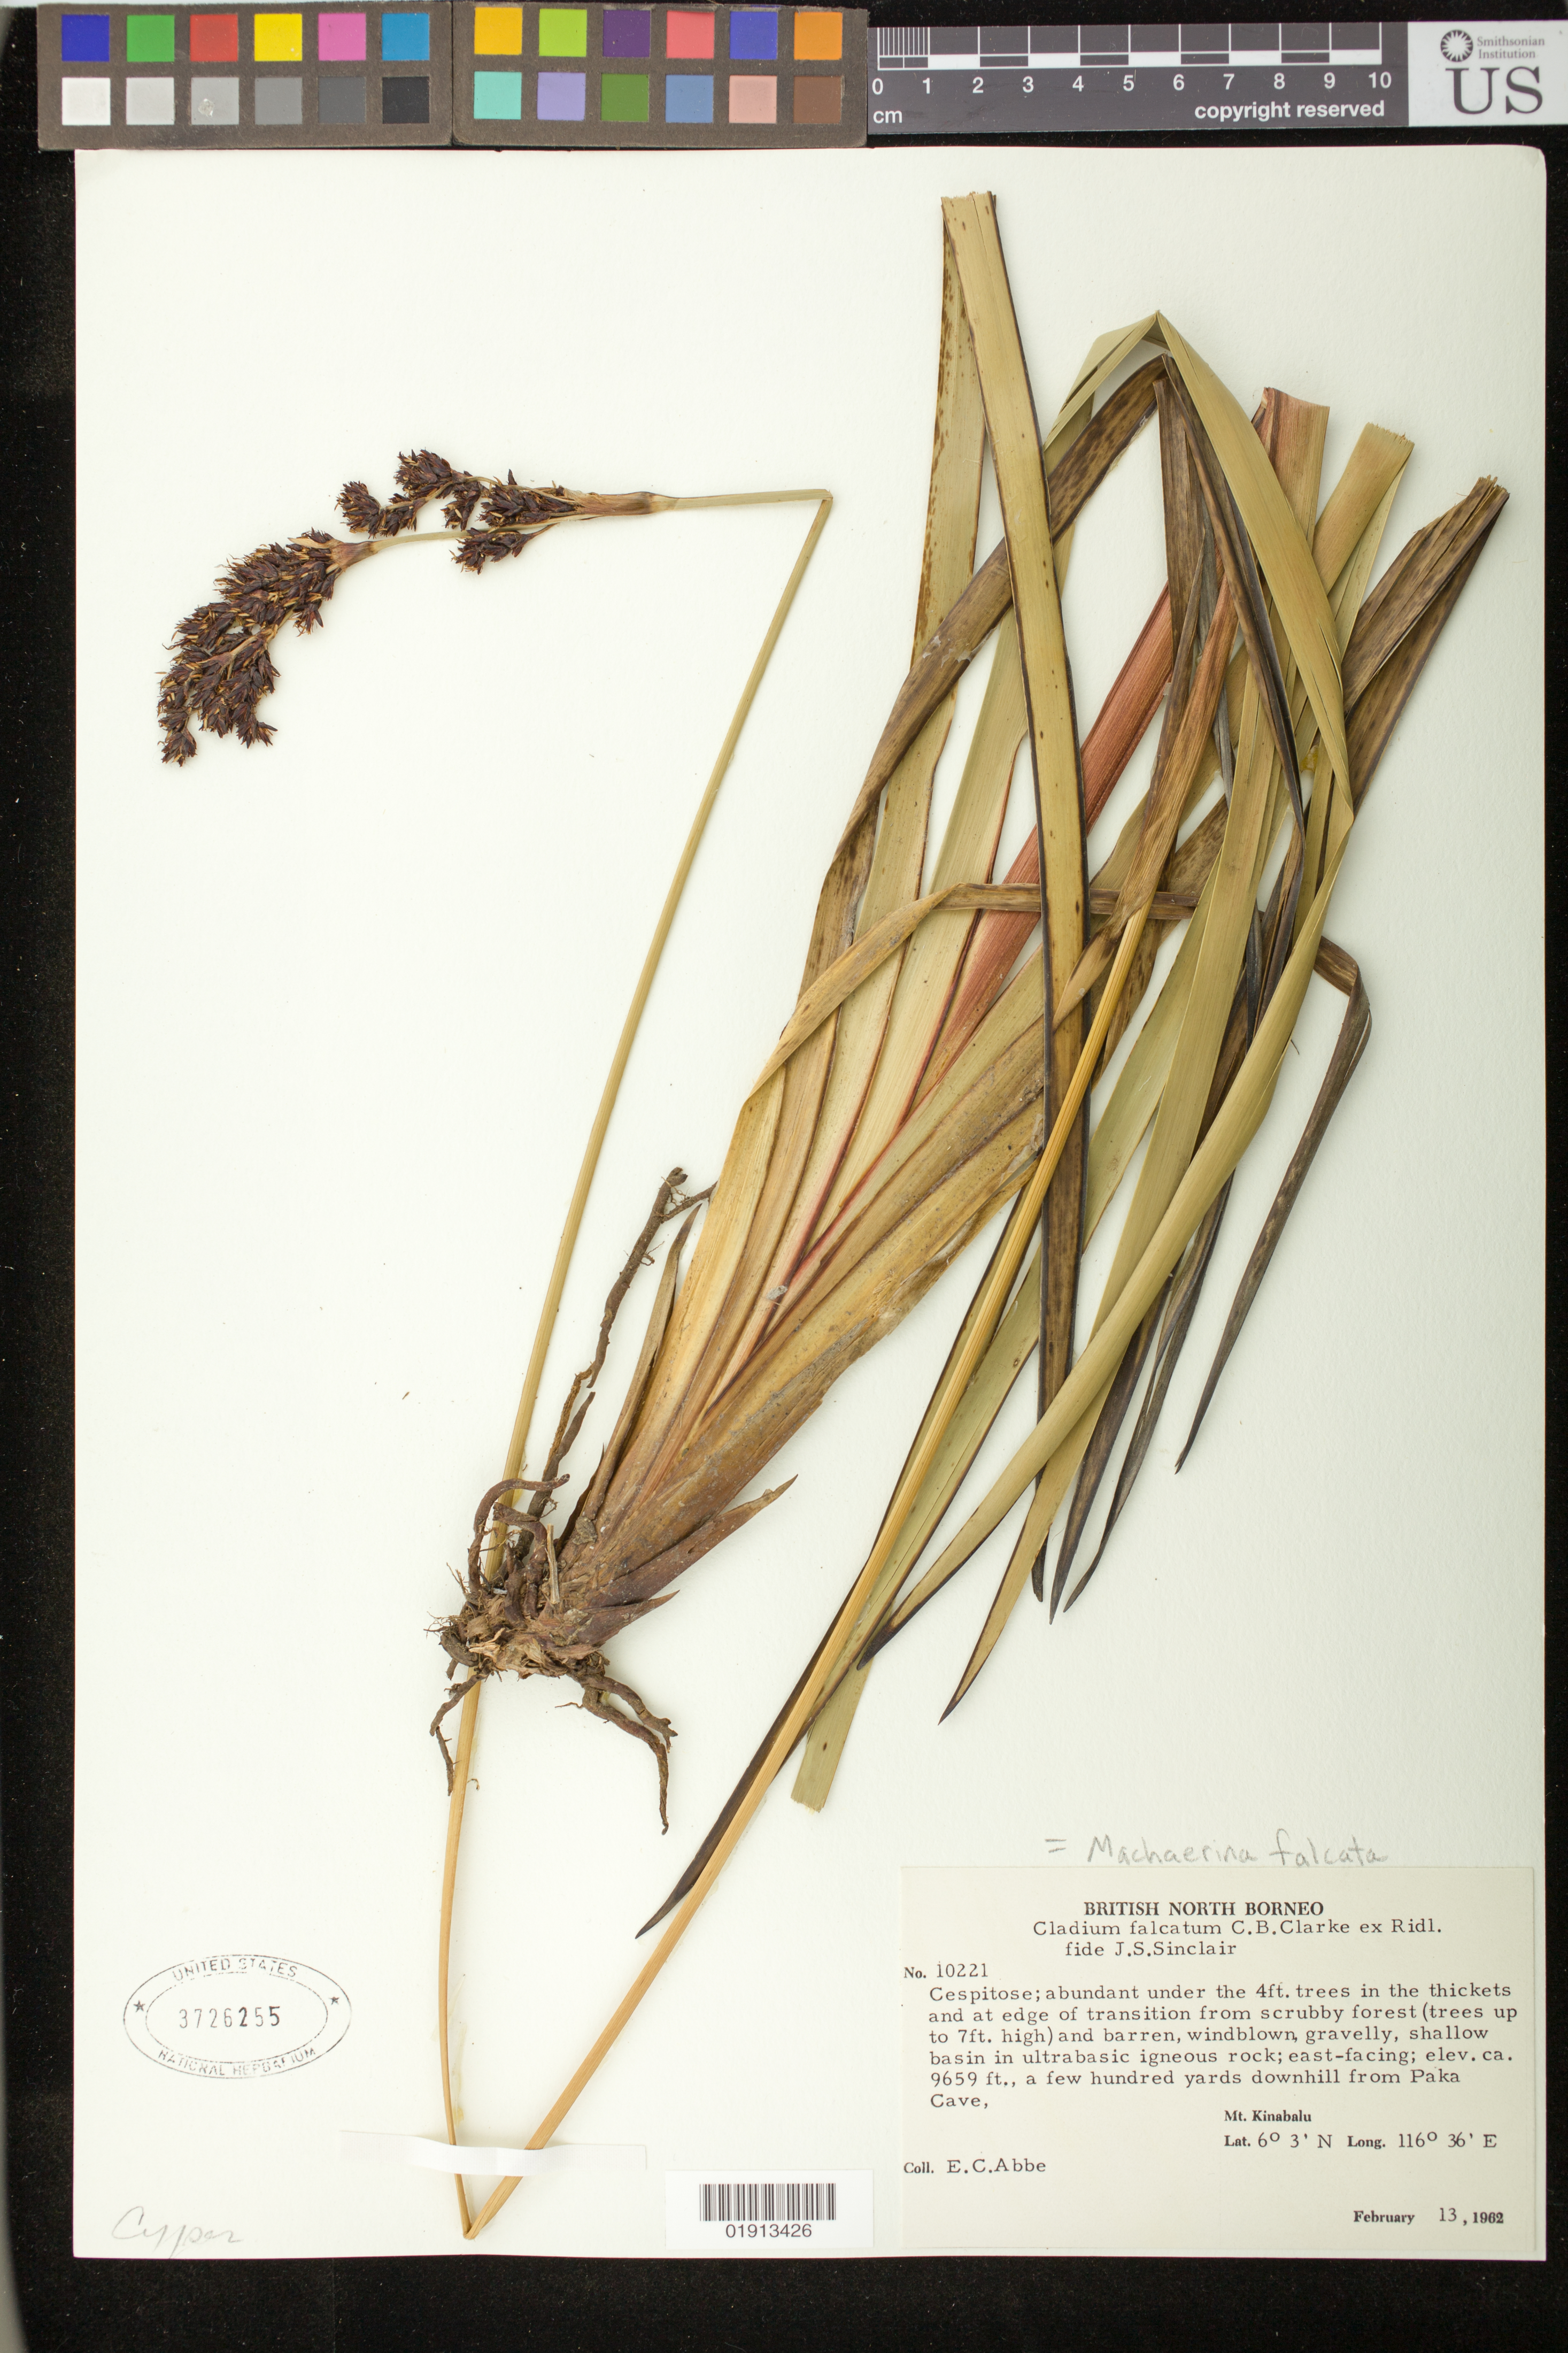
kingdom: Plantae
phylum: Tracheophyta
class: Liliopsida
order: Poales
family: Cyperaceae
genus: Machaerina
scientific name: Machaerina falcata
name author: (Nees) T. Koyama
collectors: E. C. Abbe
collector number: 10221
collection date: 1962-02-13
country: Malaysia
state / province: Sabah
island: Borneo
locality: British North Borneo, Mt. Kinabalu, a few hundred yards downhill from Paka Cave,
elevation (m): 2944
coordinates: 6 03 N, 116 36 E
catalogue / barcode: US 3726255